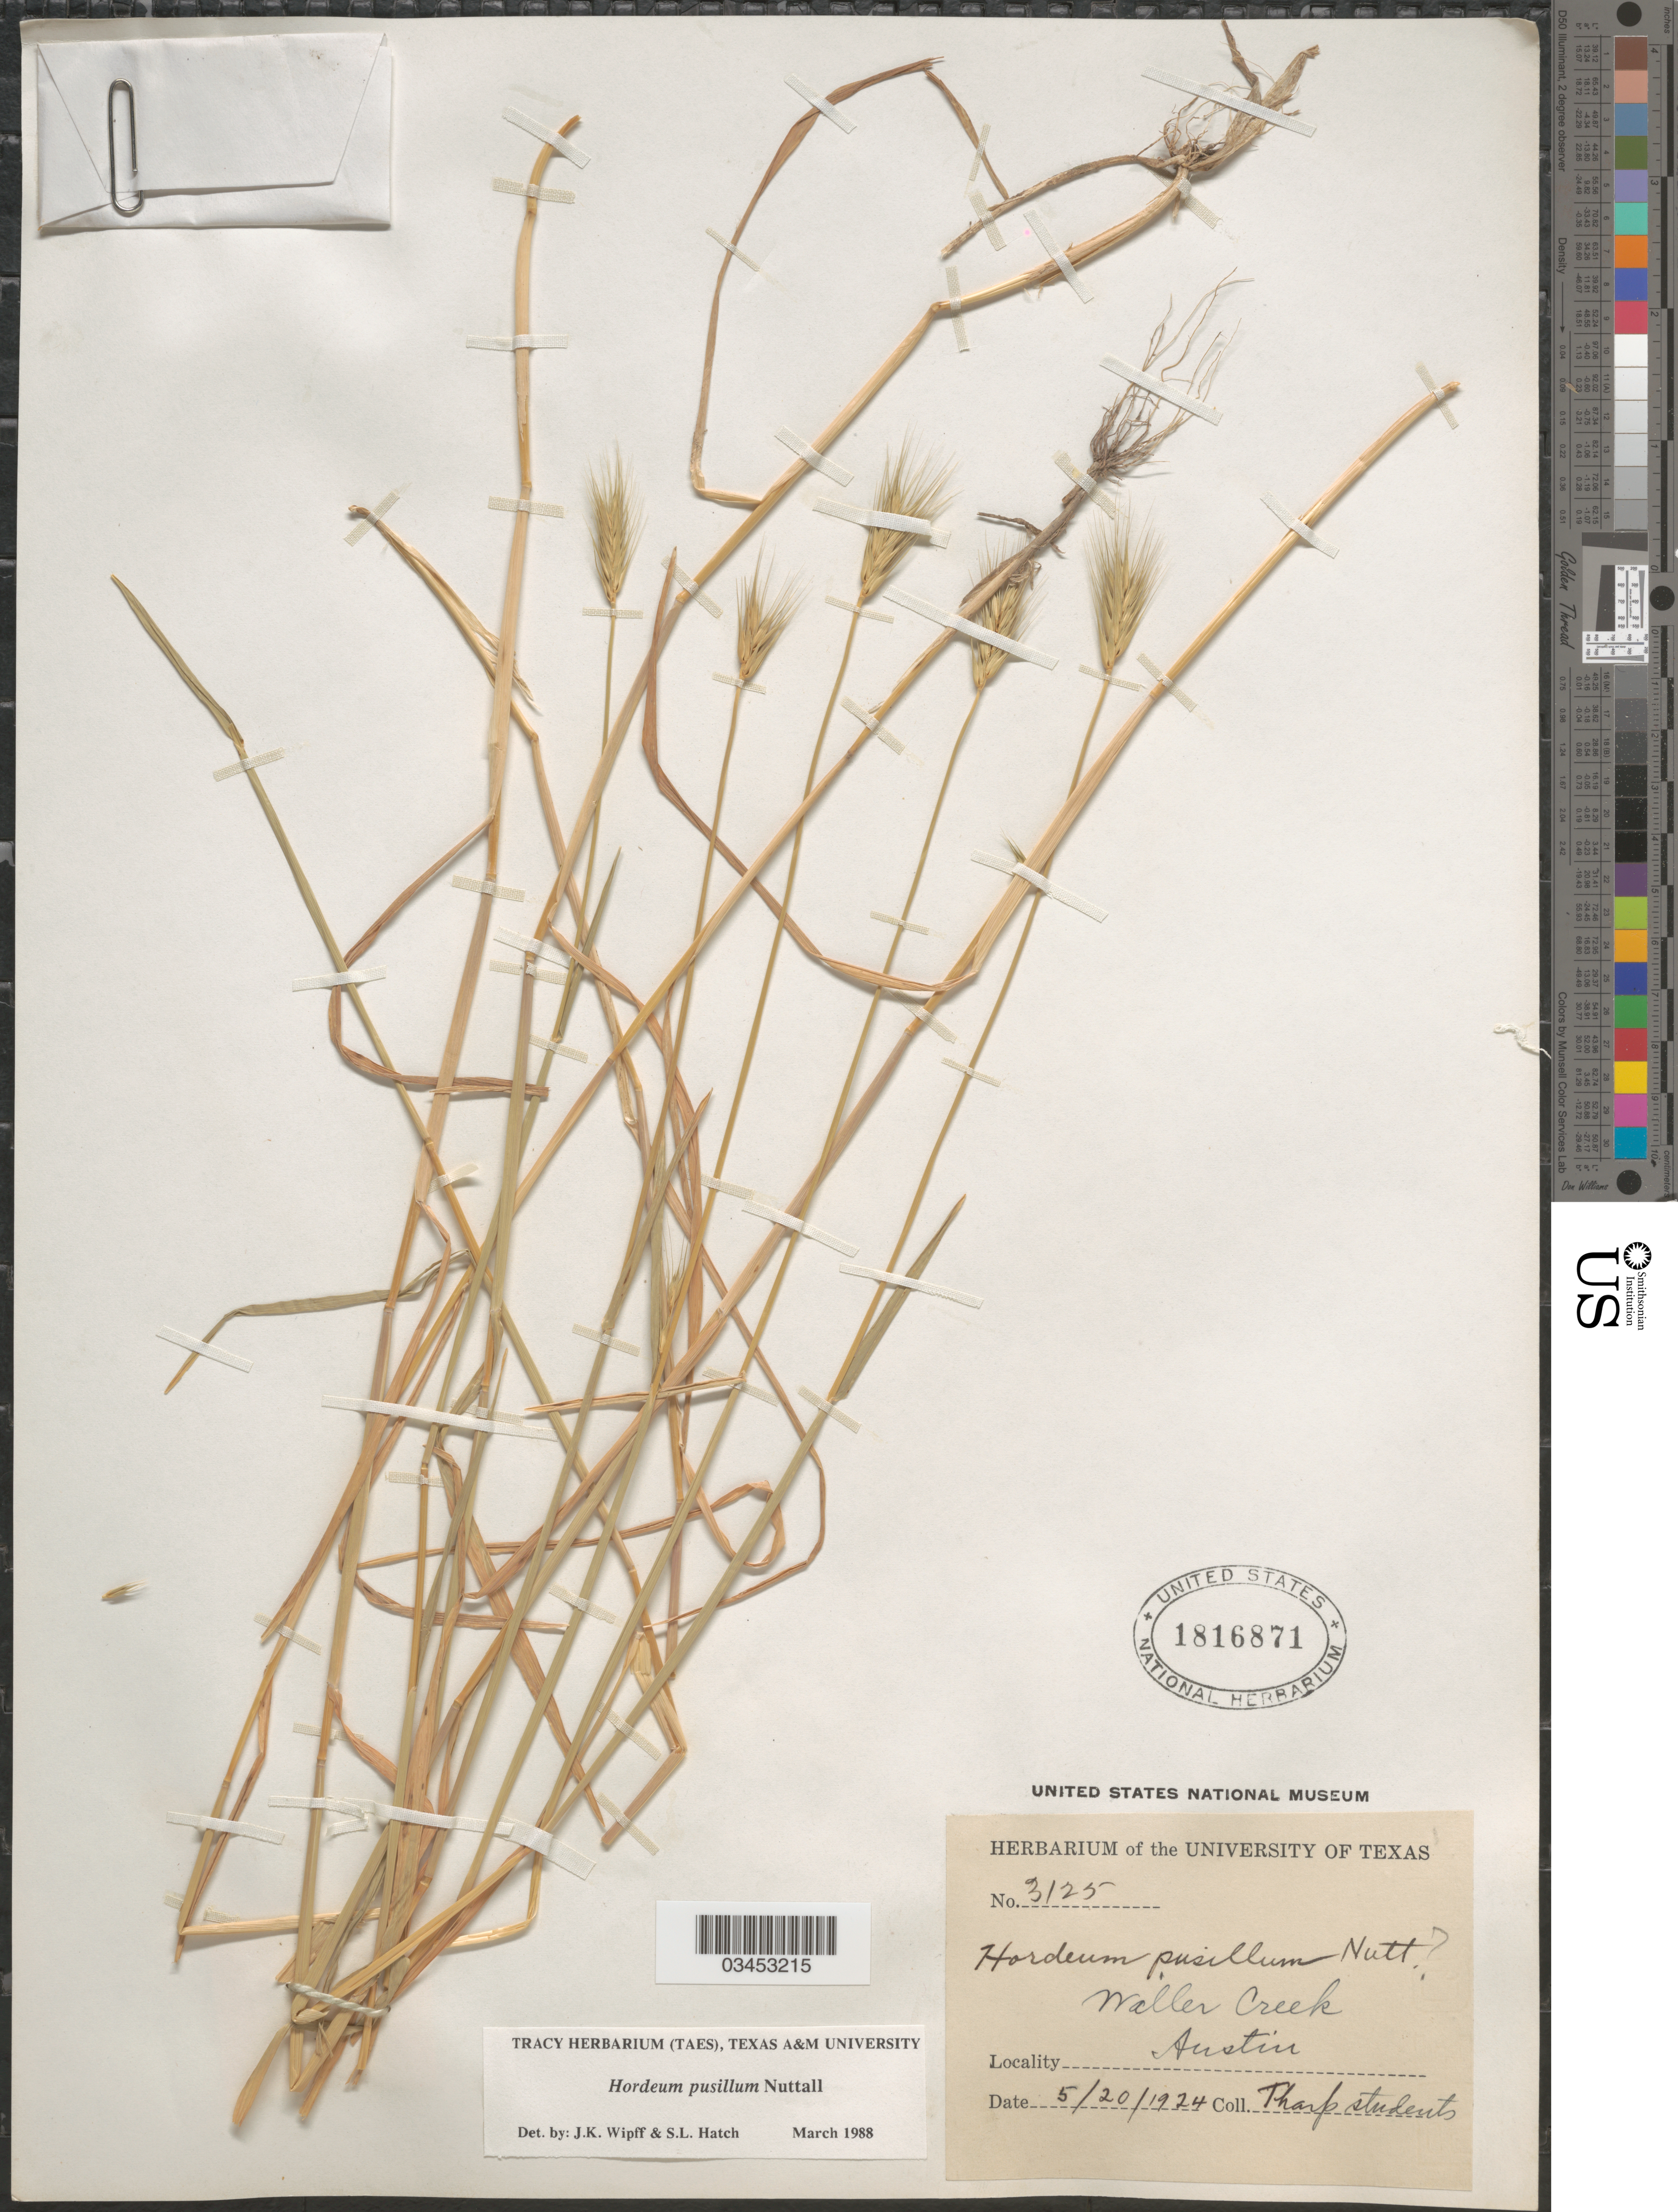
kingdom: Plantae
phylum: Tracheophyta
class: Liliopsida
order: Poales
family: Poaceae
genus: Hordeum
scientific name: Hordeum pusillum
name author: Nutt.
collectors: Tharp students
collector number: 3125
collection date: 1924-05-20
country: United States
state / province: Texas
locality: Waller Creek. Austin.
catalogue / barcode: US 1816871